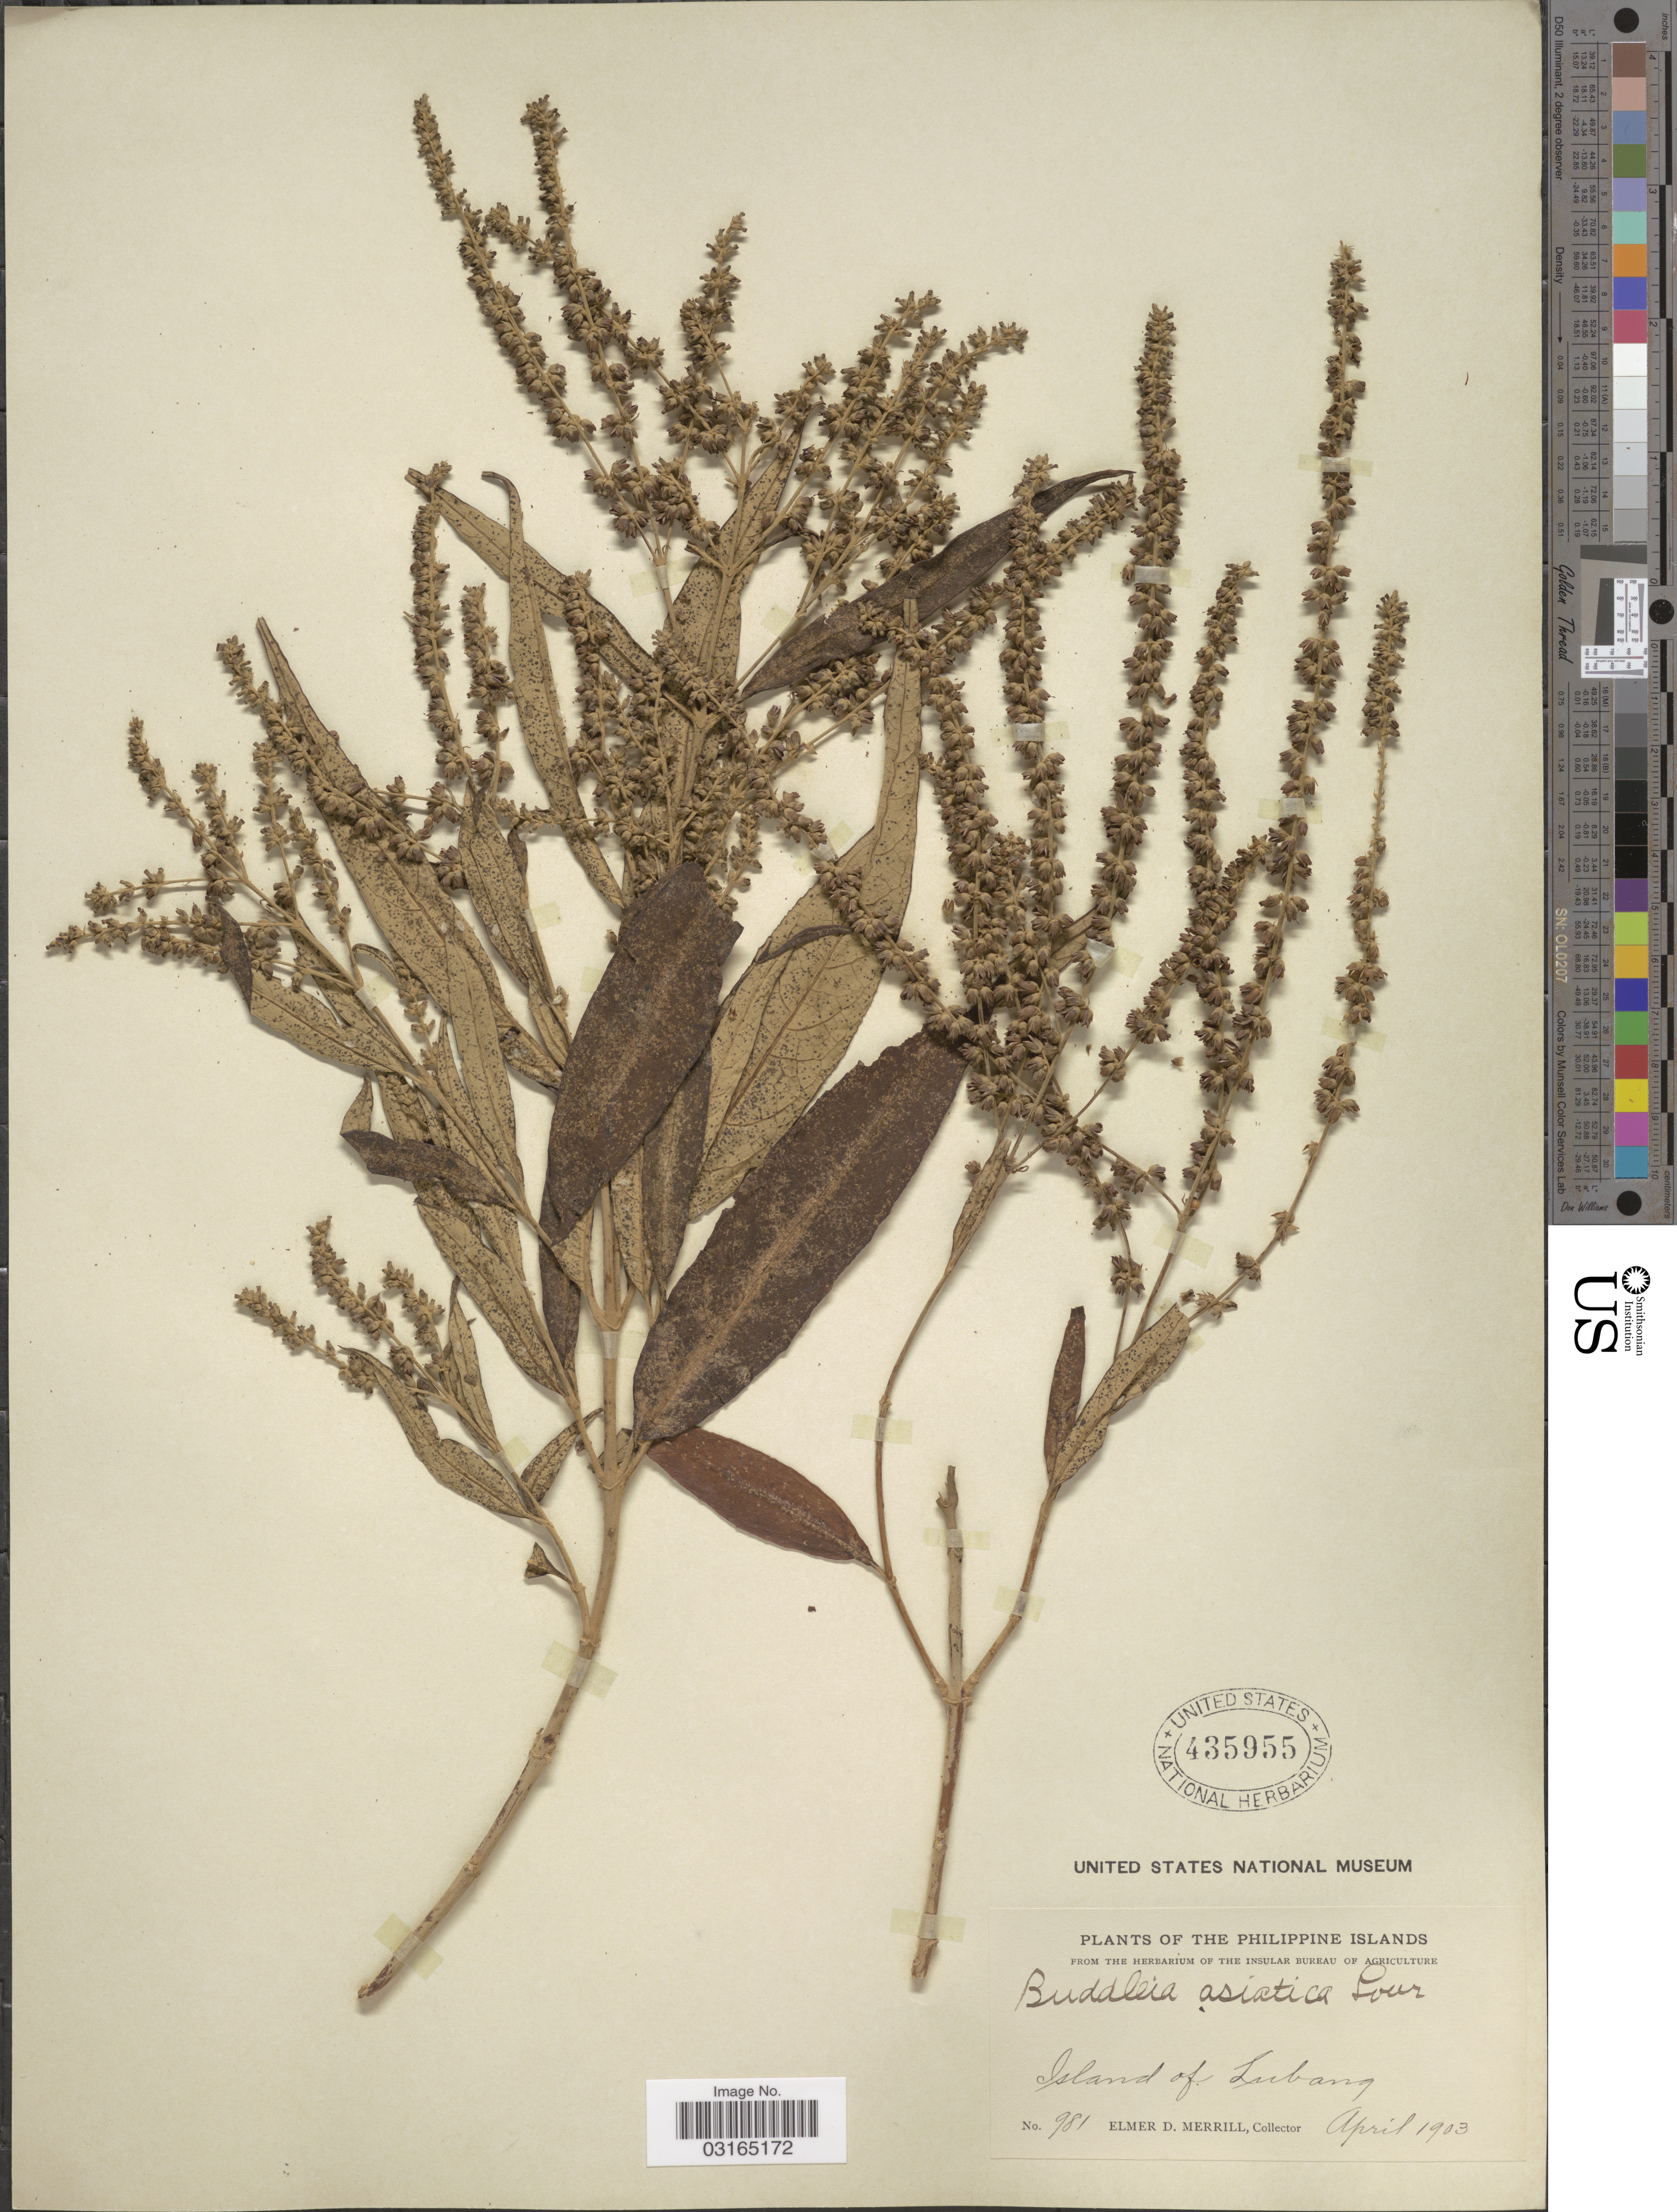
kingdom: Plantae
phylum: Tracheophyta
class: Magnoliopsida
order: Lamiales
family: Scrophulariaceae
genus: Buddleja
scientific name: Buddleja asiatica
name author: Lour.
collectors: E. D. Merrill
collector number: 981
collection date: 1903-04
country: Philippines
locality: Island of Lubang.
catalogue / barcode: US 435955